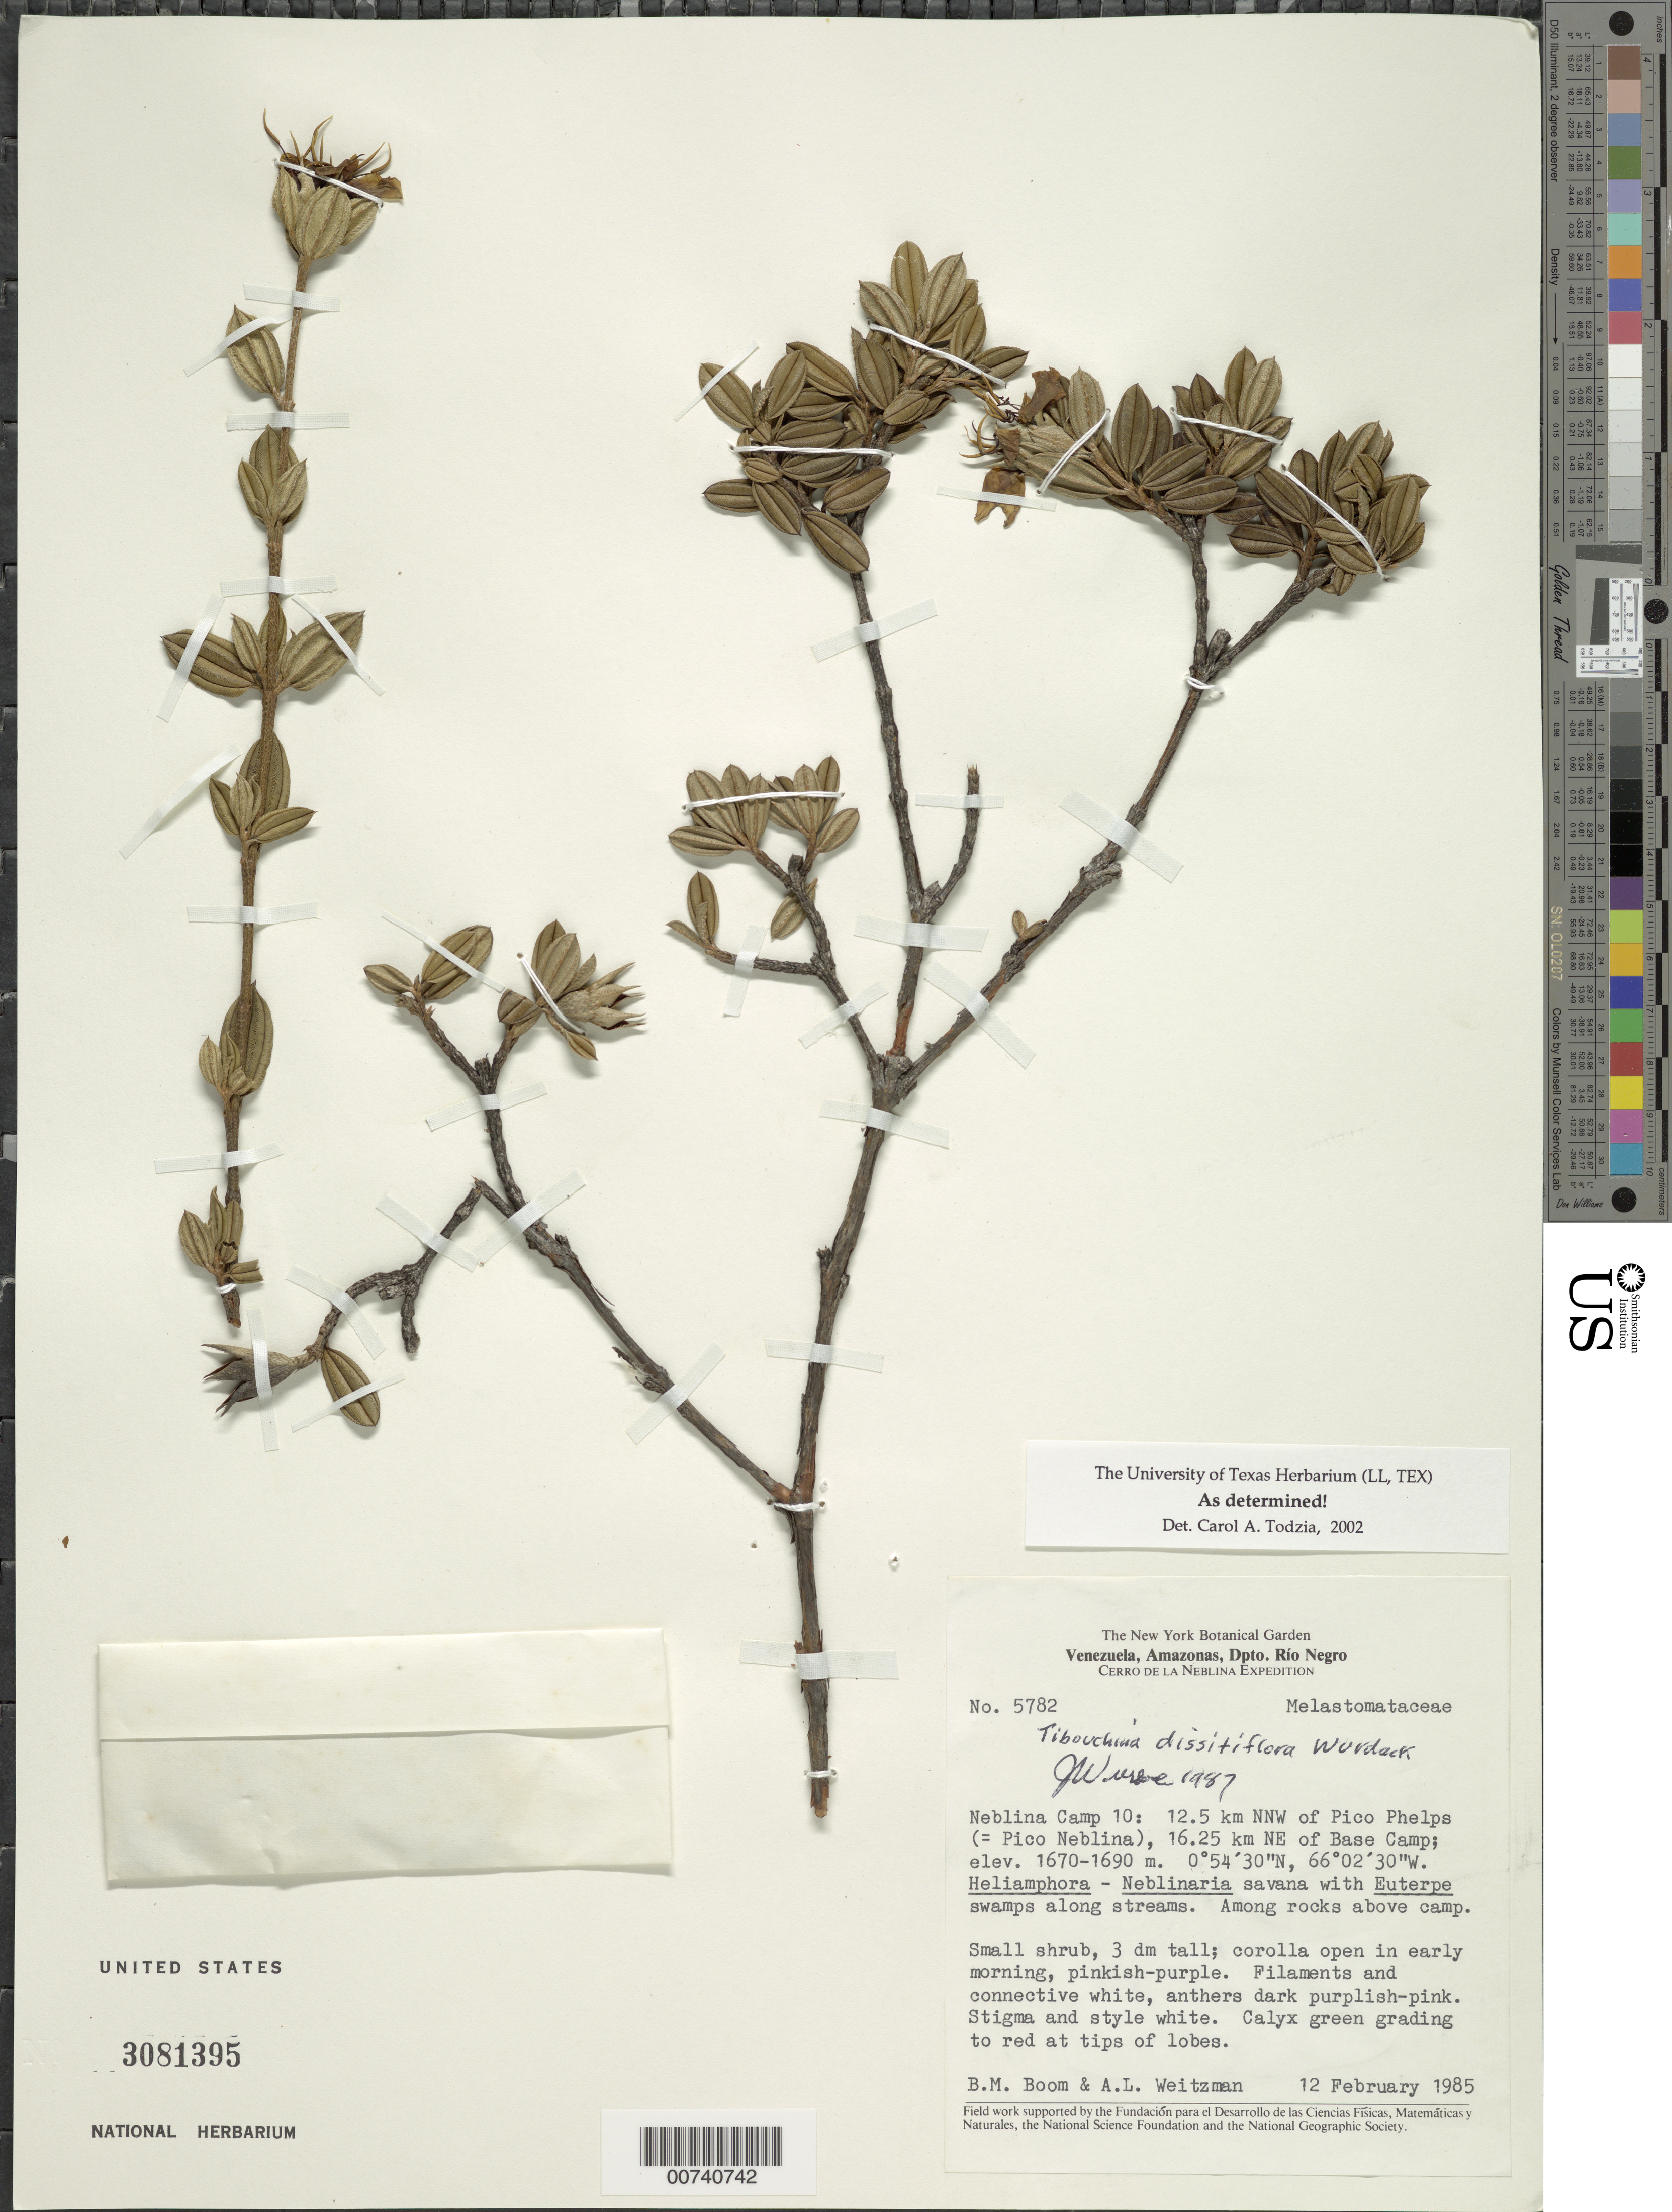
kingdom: Plantae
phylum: Tracheophyta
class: Magnoliopsida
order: Myrtales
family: Melastomataceae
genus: Tibouchina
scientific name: Tibouchina dissitiflora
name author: Wurdack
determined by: Todzia, C. A., (TEX), University of Texas Austin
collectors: B. M. Boom, A. L. Weitzman & W. R. Buck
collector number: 5782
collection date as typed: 12-Feb-85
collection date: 1985-02-12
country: Venezuela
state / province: Amazonas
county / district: Río Negro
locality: Neblina Camp 10. 12.5 km NNW of Pico Phelps (=Pico Neblina),16.25 km NE of Base Camp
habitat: Heliamphora-Neblinaria savanna with Euterpe swamps along streams; In Euterpe swamp, and open wet areas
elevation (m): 1670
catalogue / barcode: US 3081395